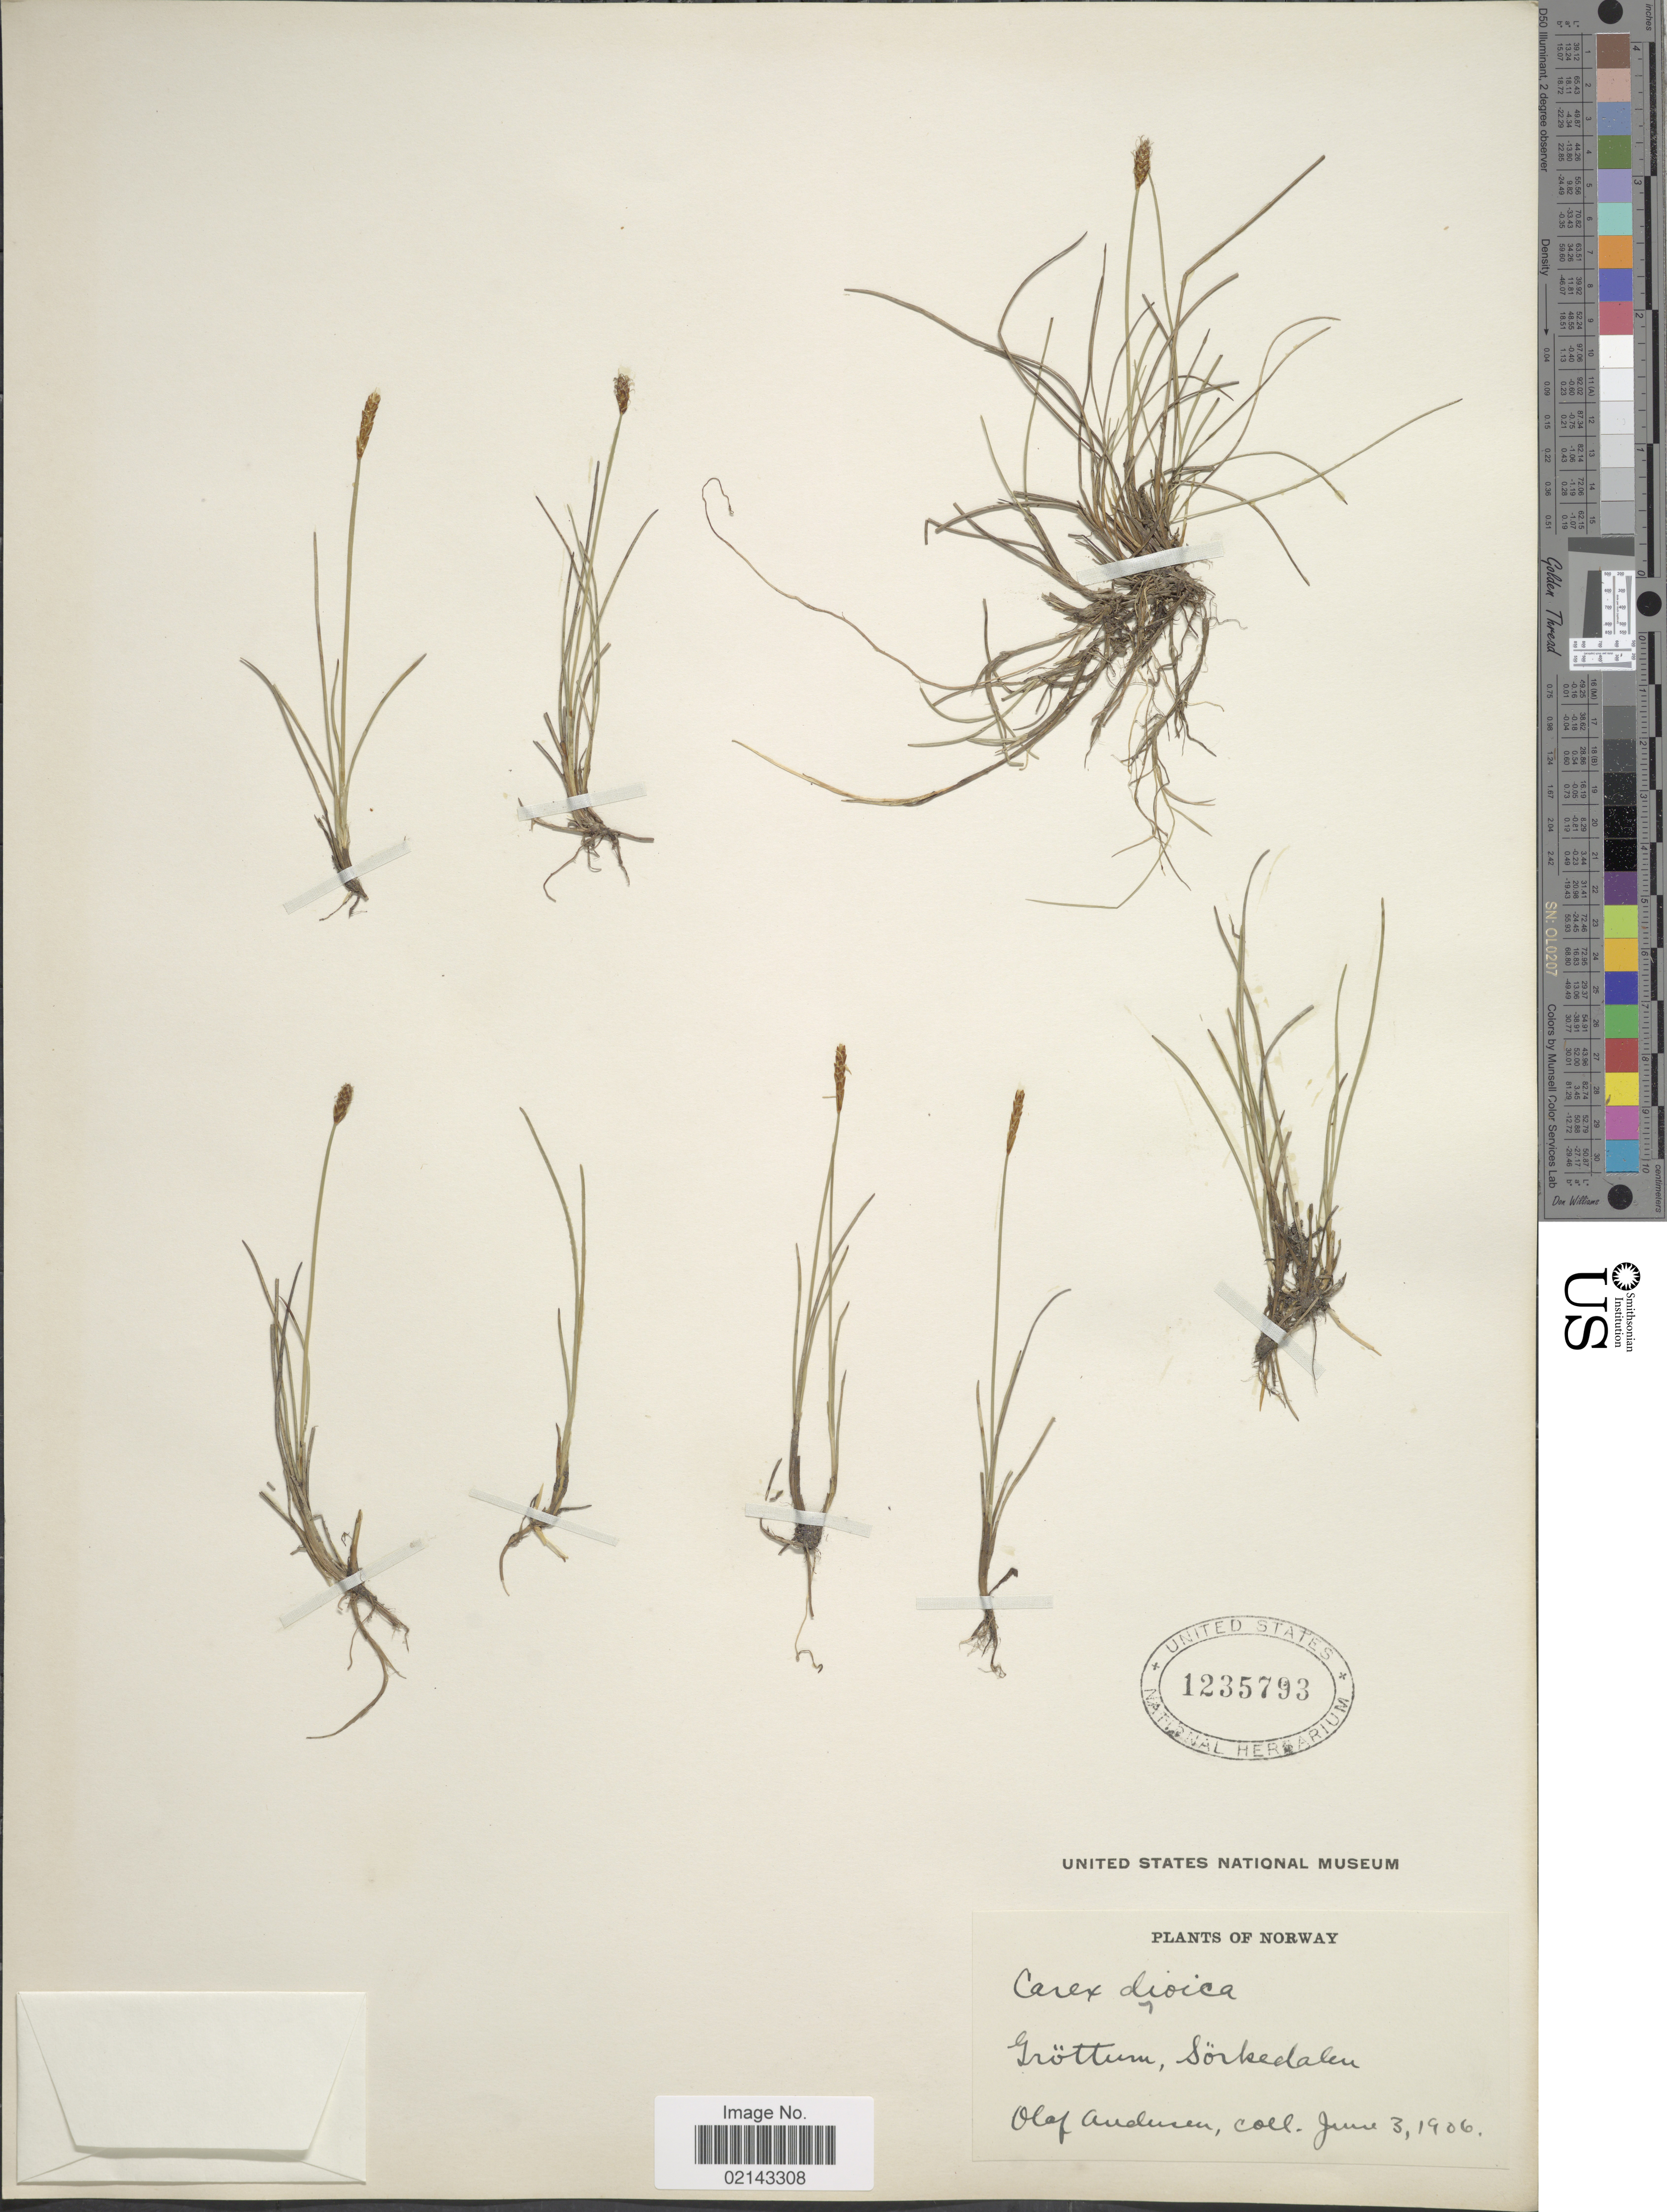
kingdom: Plantae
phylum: Tracheophyta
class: Liliopsida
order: Poales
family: Cyperaceae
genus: Carex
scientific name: Carex dioica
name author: L.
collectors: O. Andersen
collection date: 1906-06-03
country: Norway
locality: Gröttum, Sörkedalen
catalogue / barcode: US 1235793